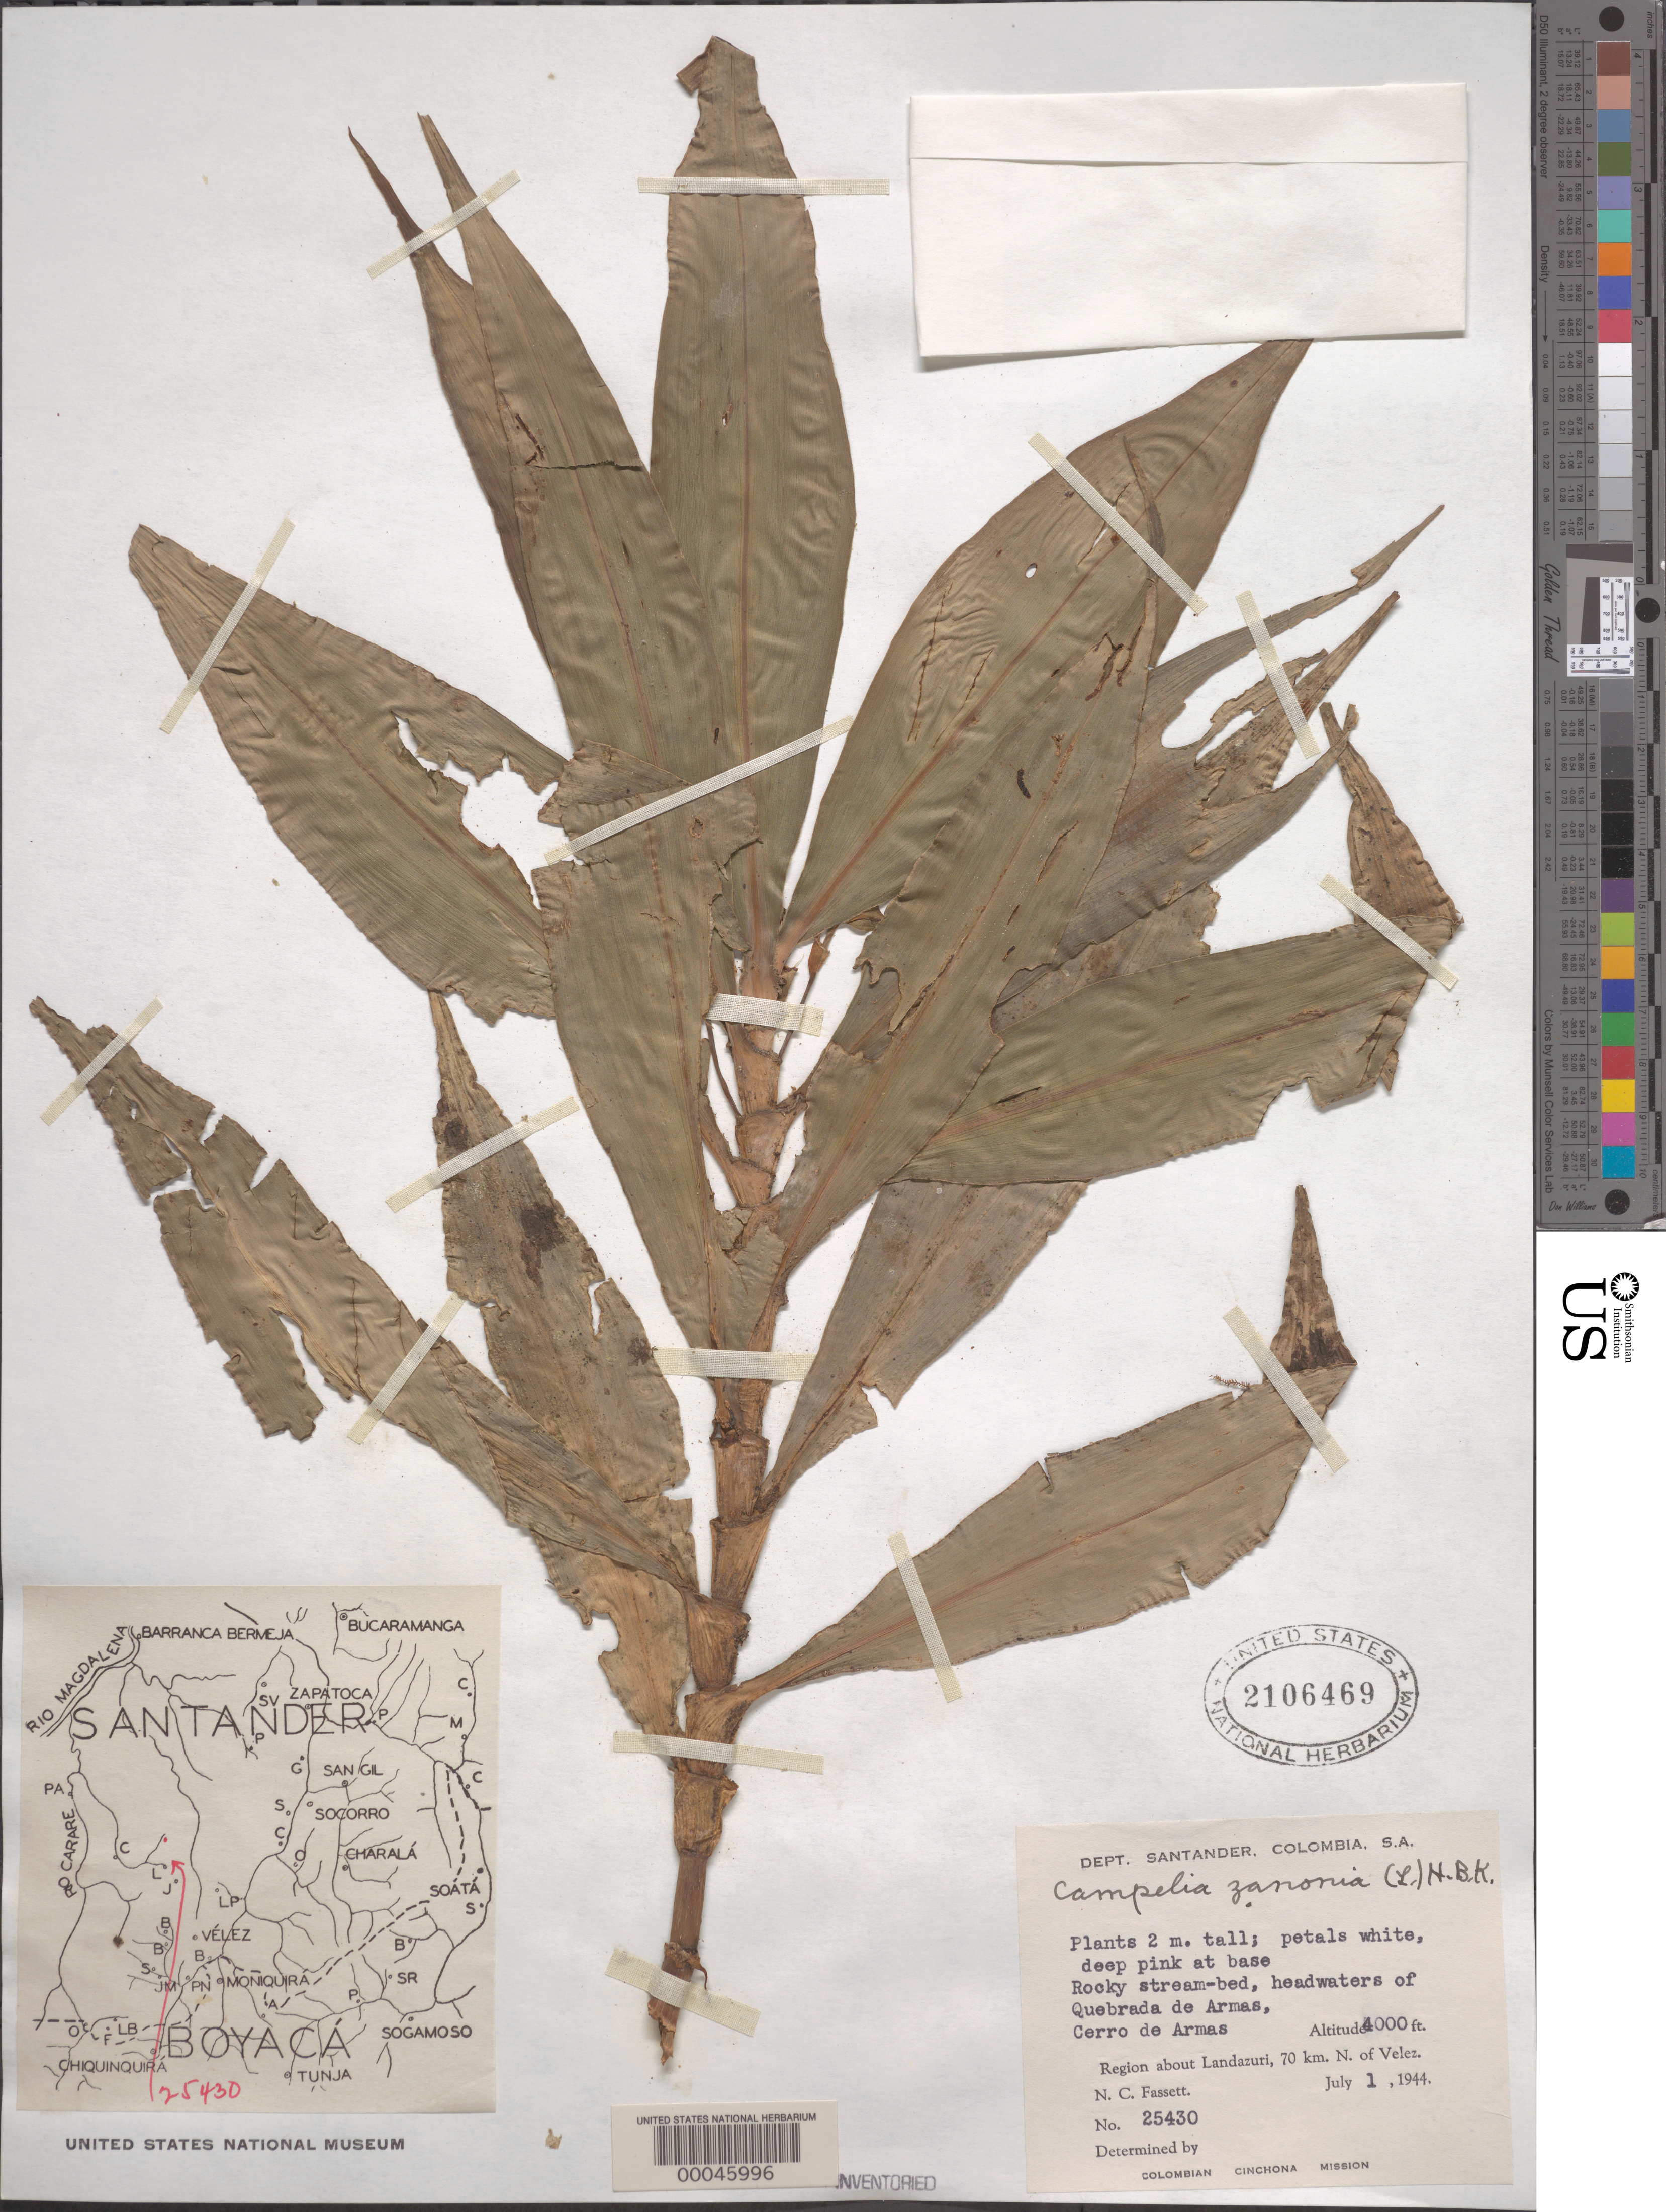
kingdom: Plantae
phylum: Tracheophyta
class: Liliopsida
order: Commelinales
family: Commelinaceae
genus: Tradescantia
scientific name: Tradescantia zanonia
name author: (L.) Sw.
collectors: N. C. Fassett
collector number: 25430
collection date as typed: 01 Jul 1944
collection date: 1944-07-01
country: Colombia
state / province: Santander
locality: Headwaters of Quebrada de Armas, Cerro de Armas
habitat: Rocky streambed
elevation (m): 1220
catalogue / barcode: US 2106469